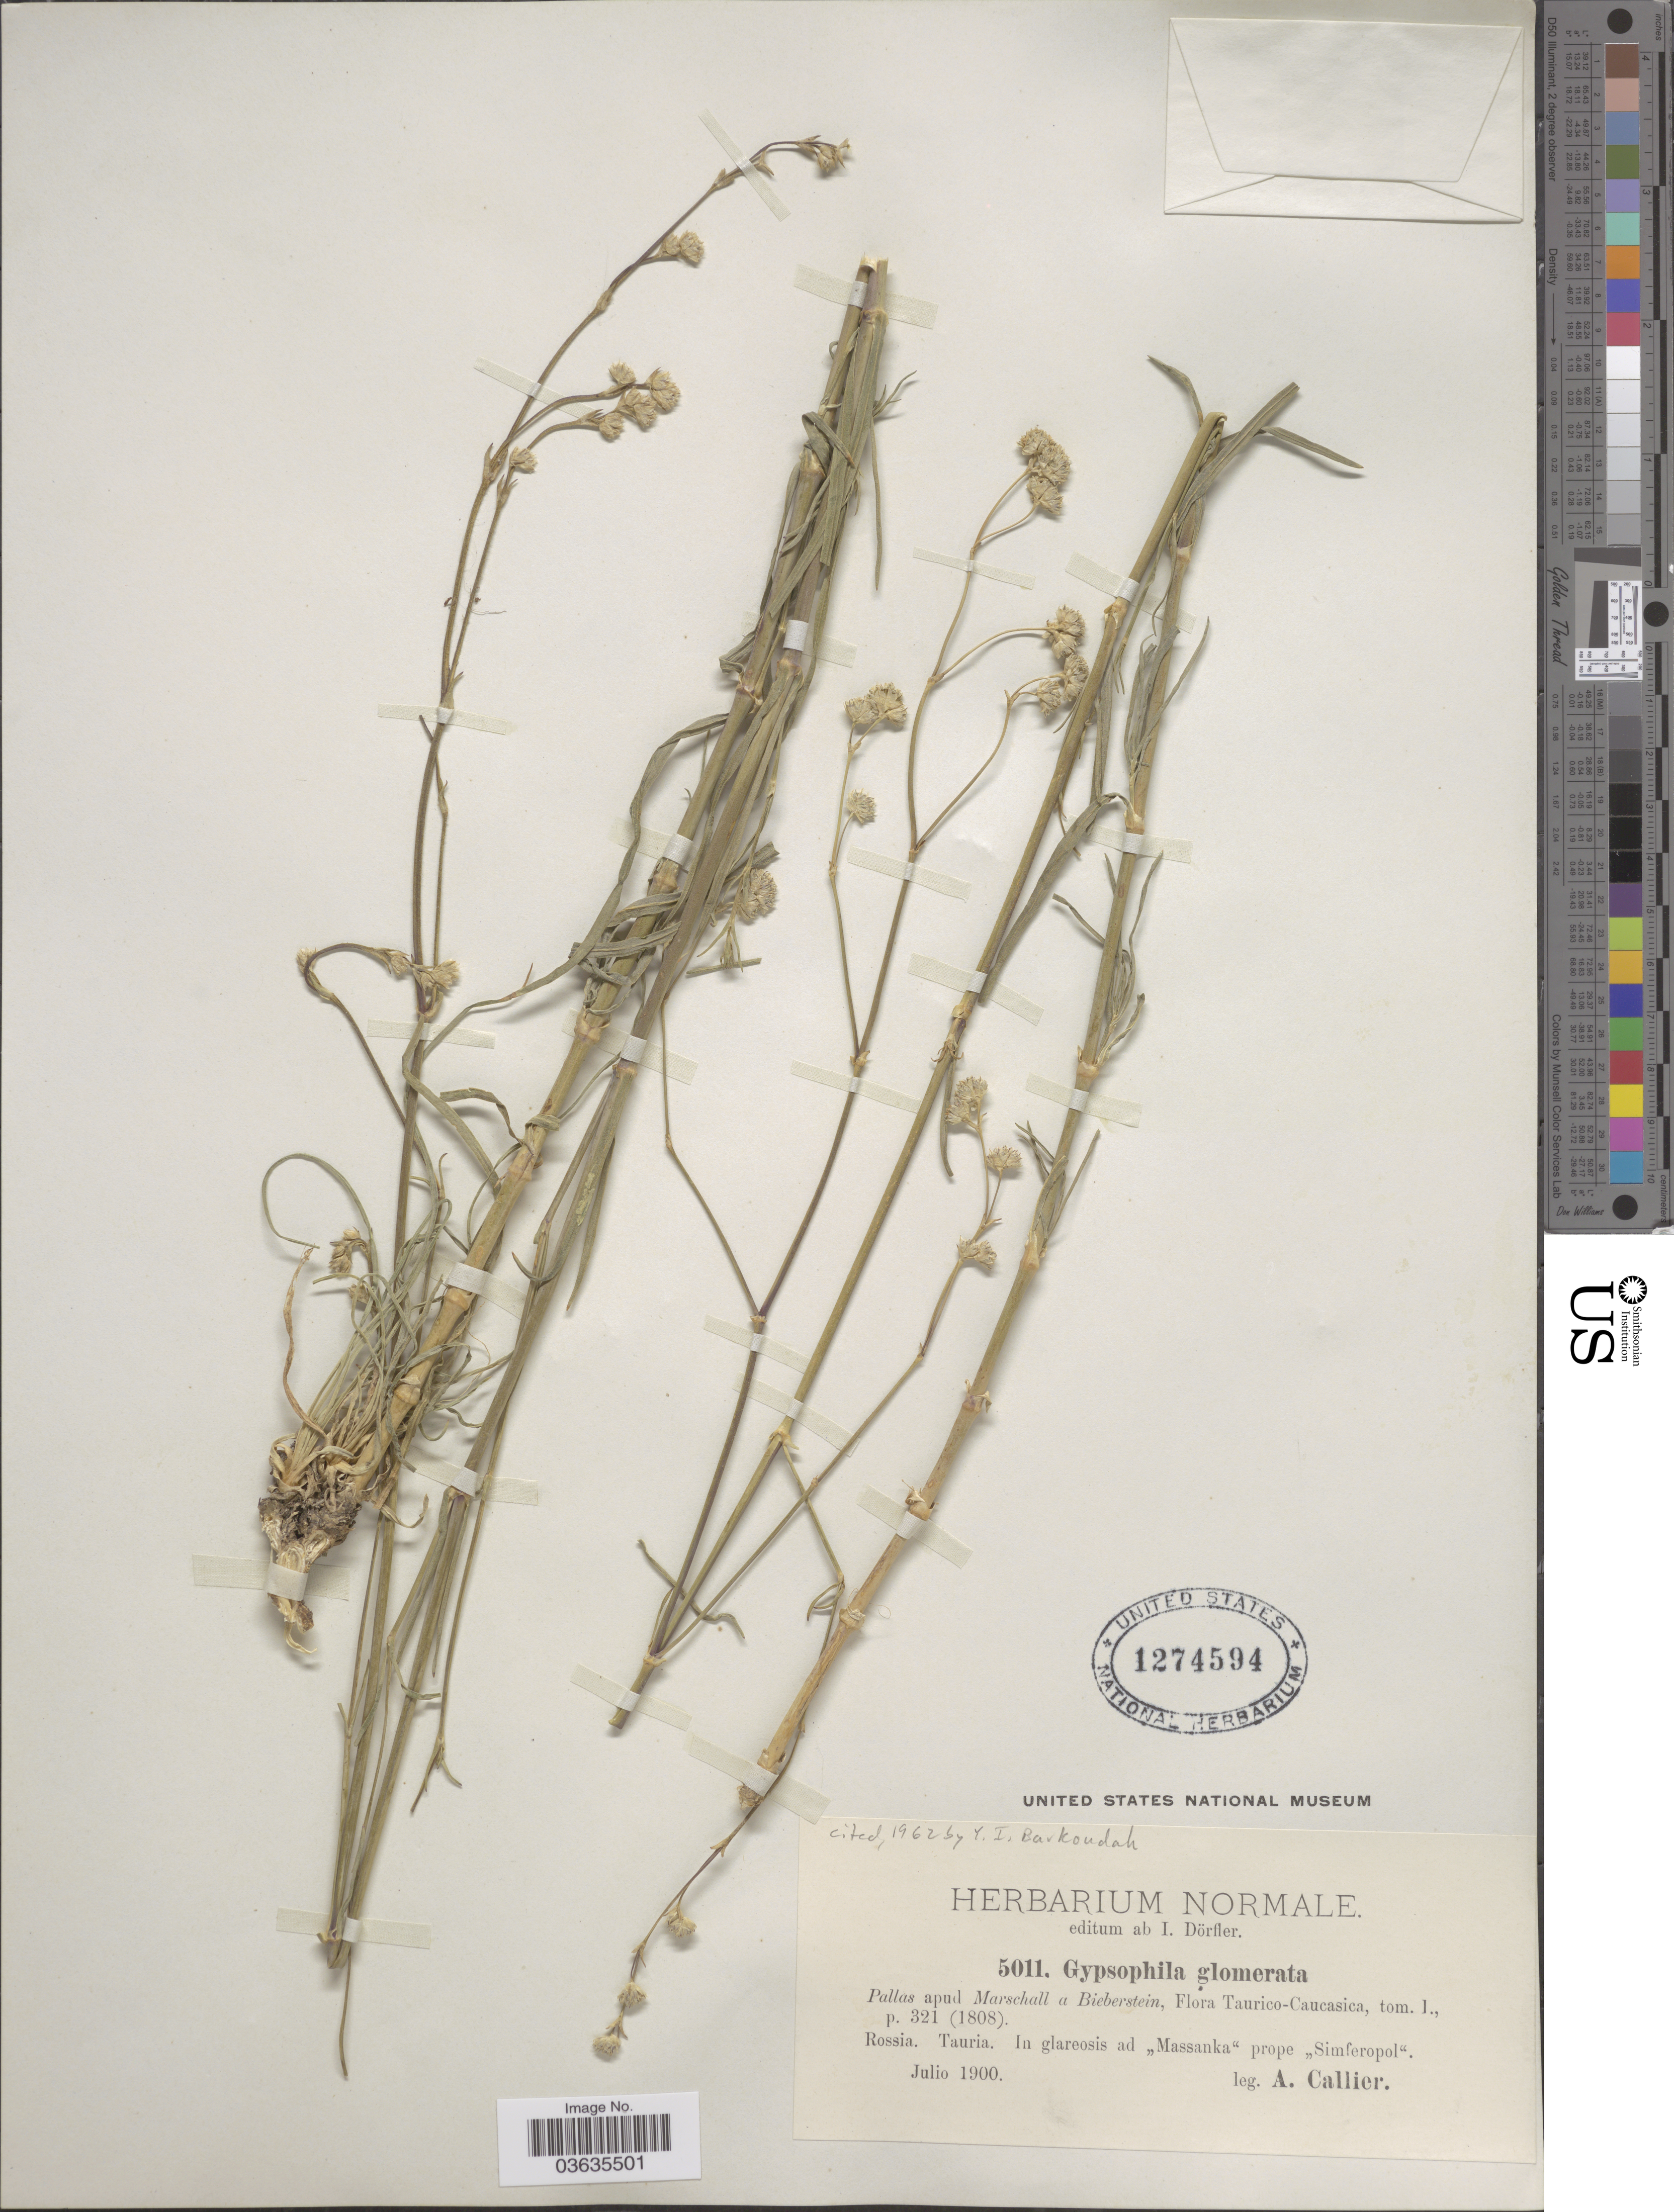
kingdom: Plantae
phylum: Tracheophyta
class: Magnoliopsida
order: Caryophyllales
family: Caryophyllaceae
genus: Gypsophila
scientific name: Gypsophila glomerata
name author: Pall. ex Adams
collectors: A. Callier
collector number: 5011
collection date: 1900-07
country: Ukraine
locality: Rossia. Tauria. In glareosis ad "Massanka" prope "Simferopol".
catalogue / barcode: US 1274594